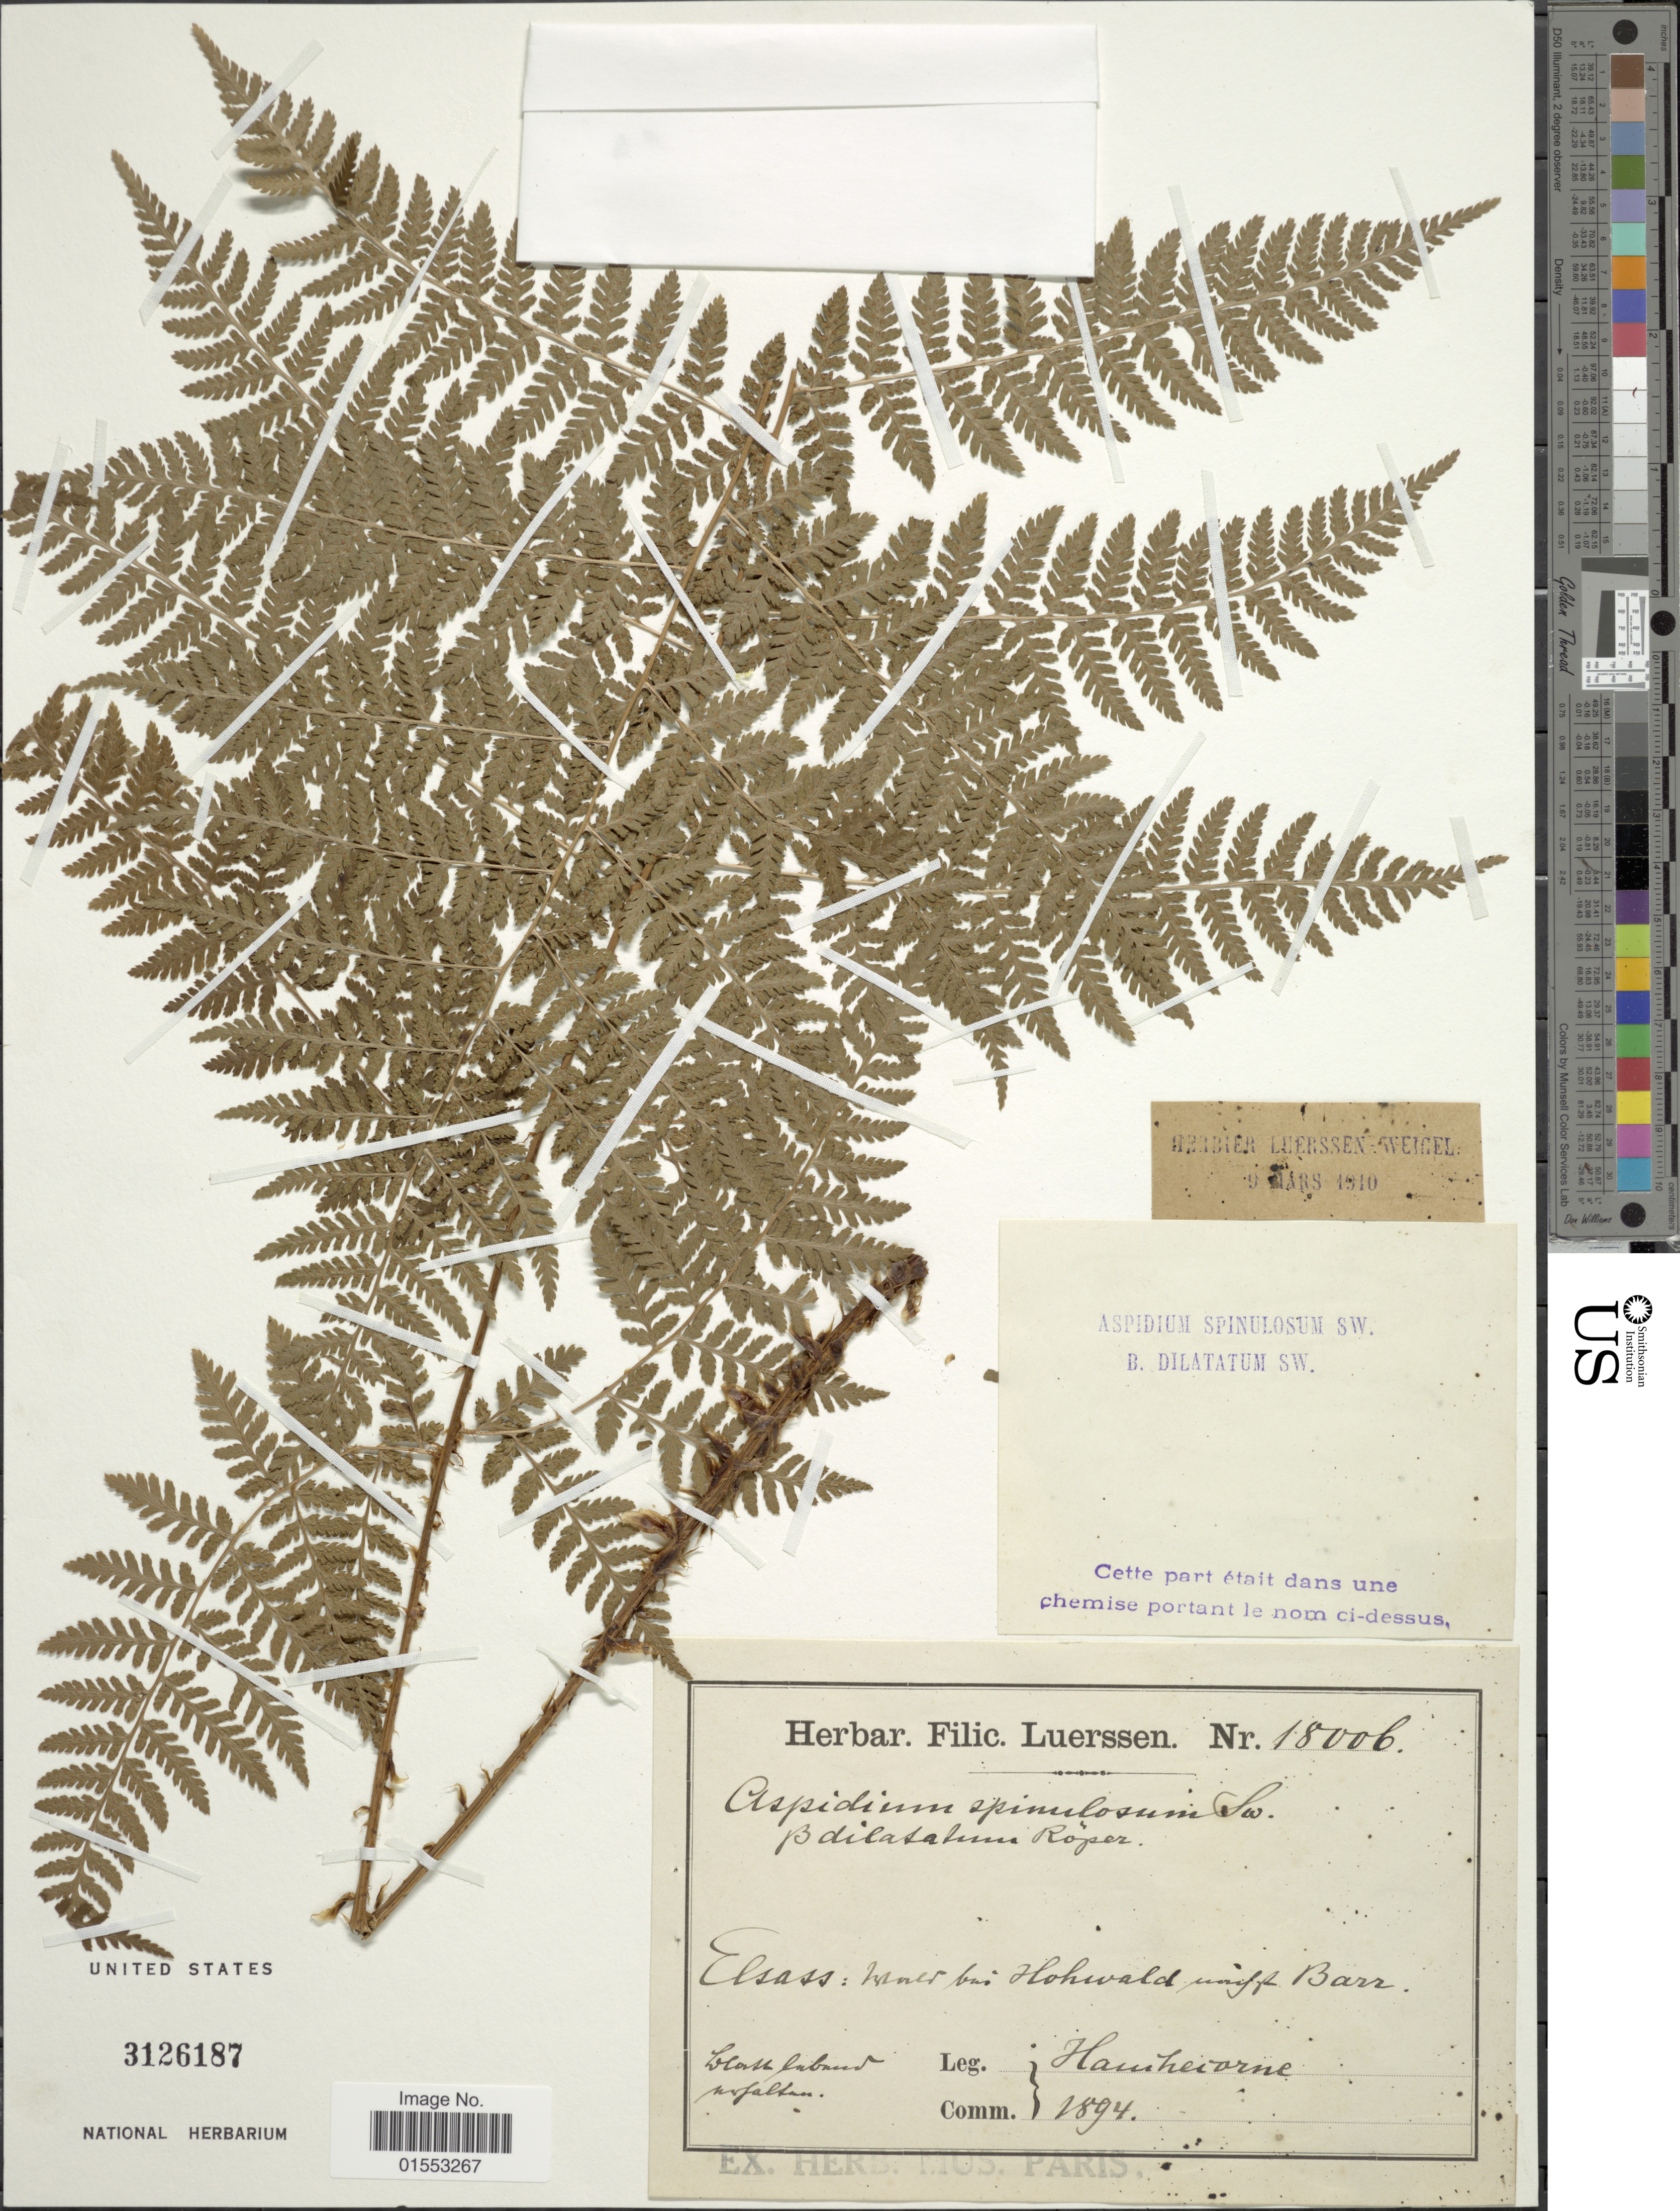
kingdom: Plantae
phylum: Tracheophyta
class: Polypodiopsida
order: Polypodiales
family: Dryopteridaceae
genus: Dryopteris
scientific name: Dryopteris dilatata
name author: (Hoffm.) A. Gray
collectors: Hawthorne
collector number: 18006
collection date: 1894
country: France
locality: Elsass: Awner bei Hohwald unift Barr. [interpreted]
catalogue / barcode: US 3126187